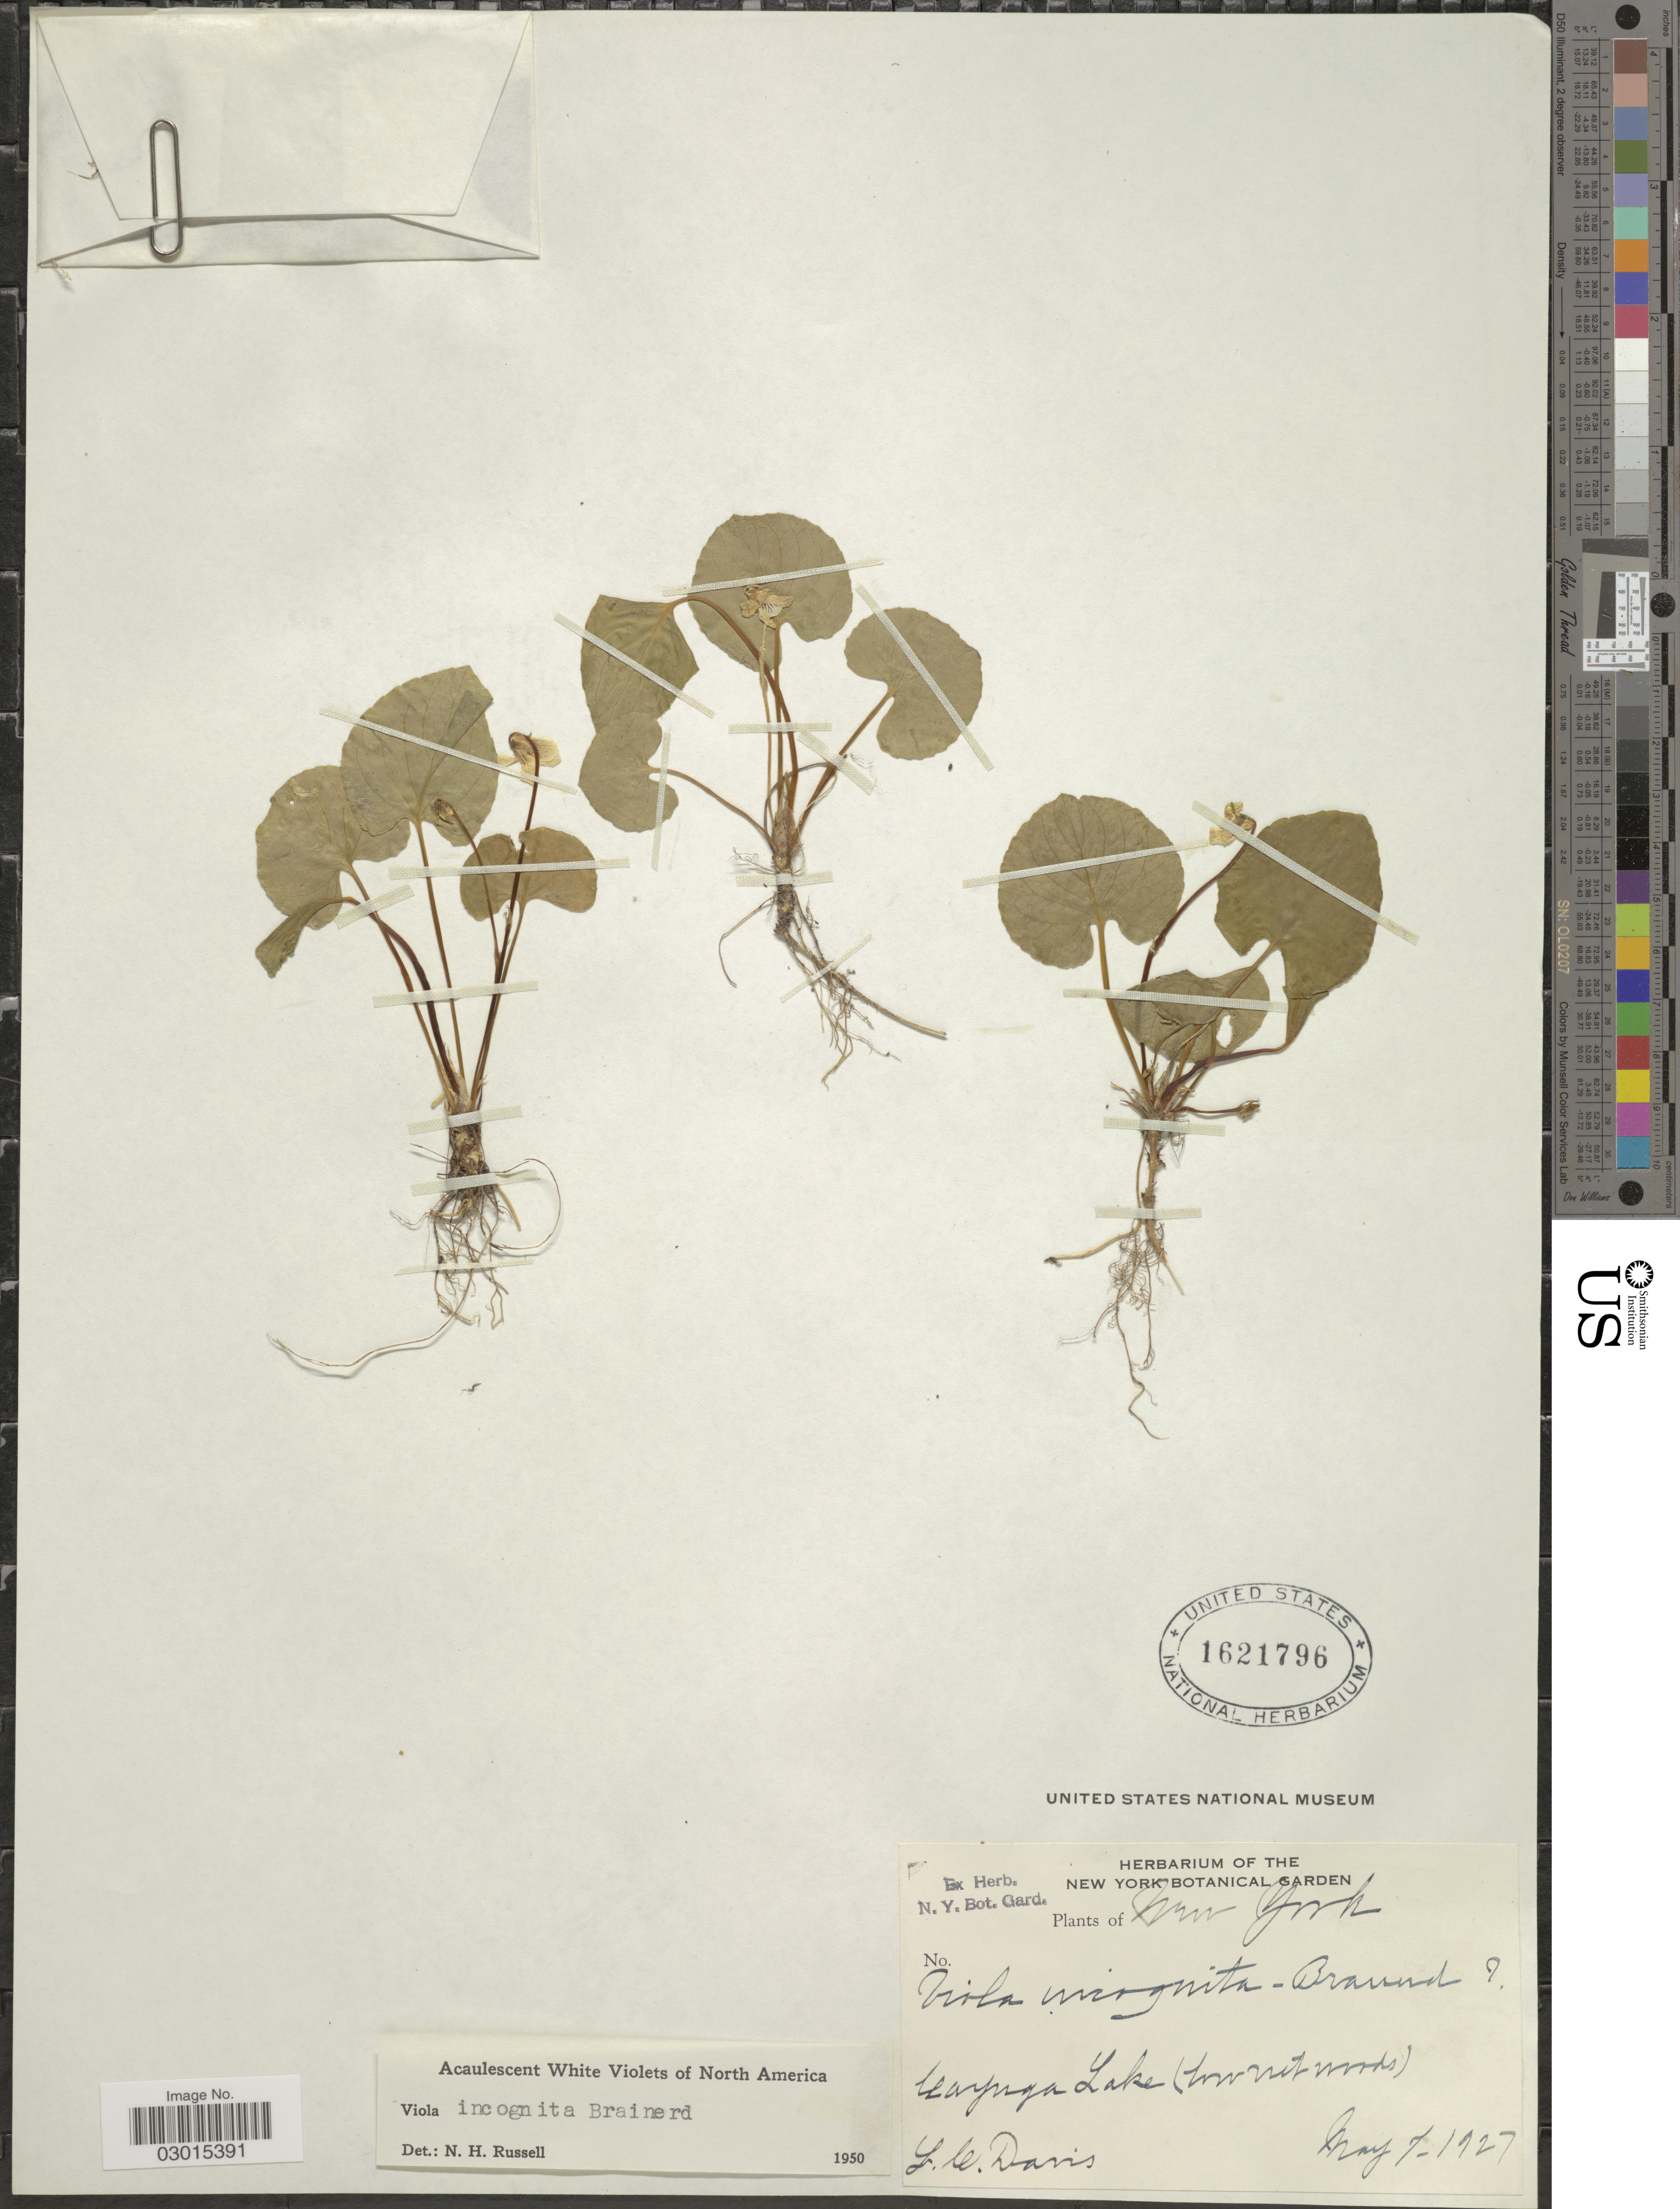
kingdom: Plantae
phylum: Tracheophyta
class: Magnoliopsida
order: Malpighiales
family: Violaceae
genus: Viola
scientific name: Viola incognita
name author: Brainerd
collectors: L. C. Davis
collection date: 1927-05-07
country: United States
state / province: New York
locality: Cayuga Lake.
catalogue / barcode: US 1621796